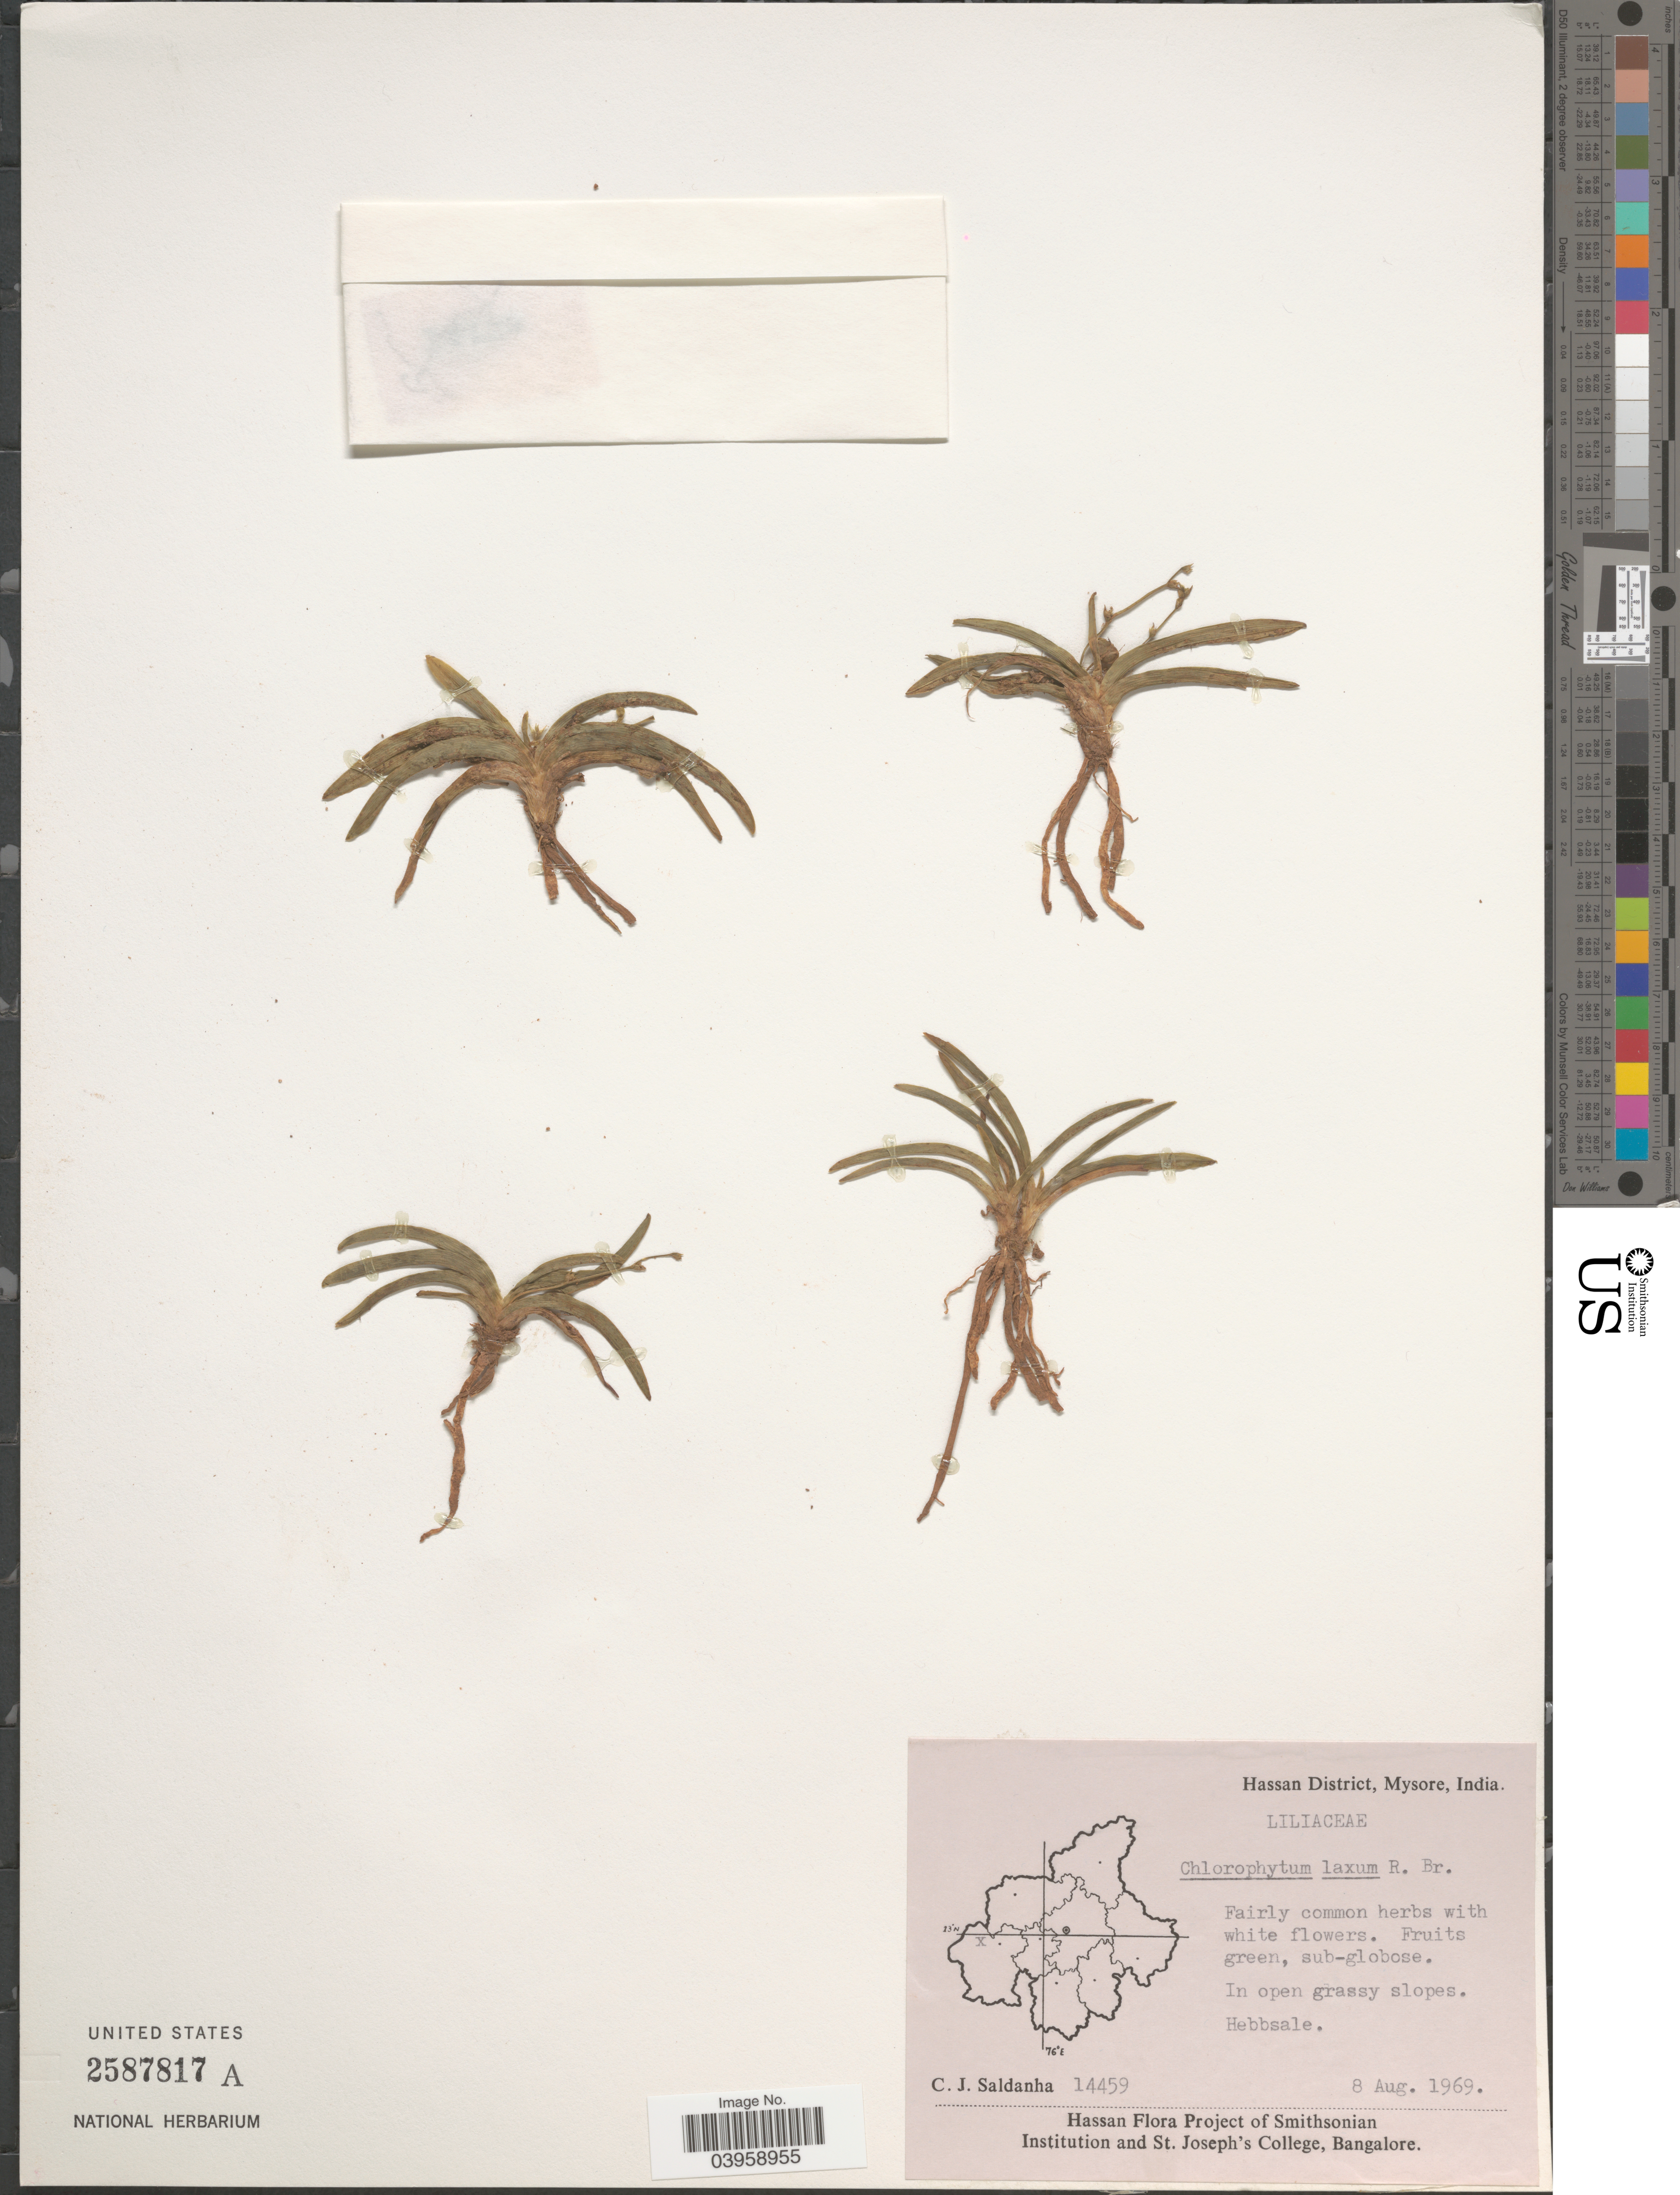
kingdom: Plantae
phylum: Tracheophyta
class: Liliopsida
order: Asparagales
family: Asparagaceae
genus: Chlorophytum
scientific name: Chlorophytum laxum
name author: R. Br.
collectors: C. J. Saldanha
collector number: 14459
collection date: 1969-08-08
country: India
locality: Hassan District, Mysore. Hebbsale.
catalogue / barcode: US 2587817A